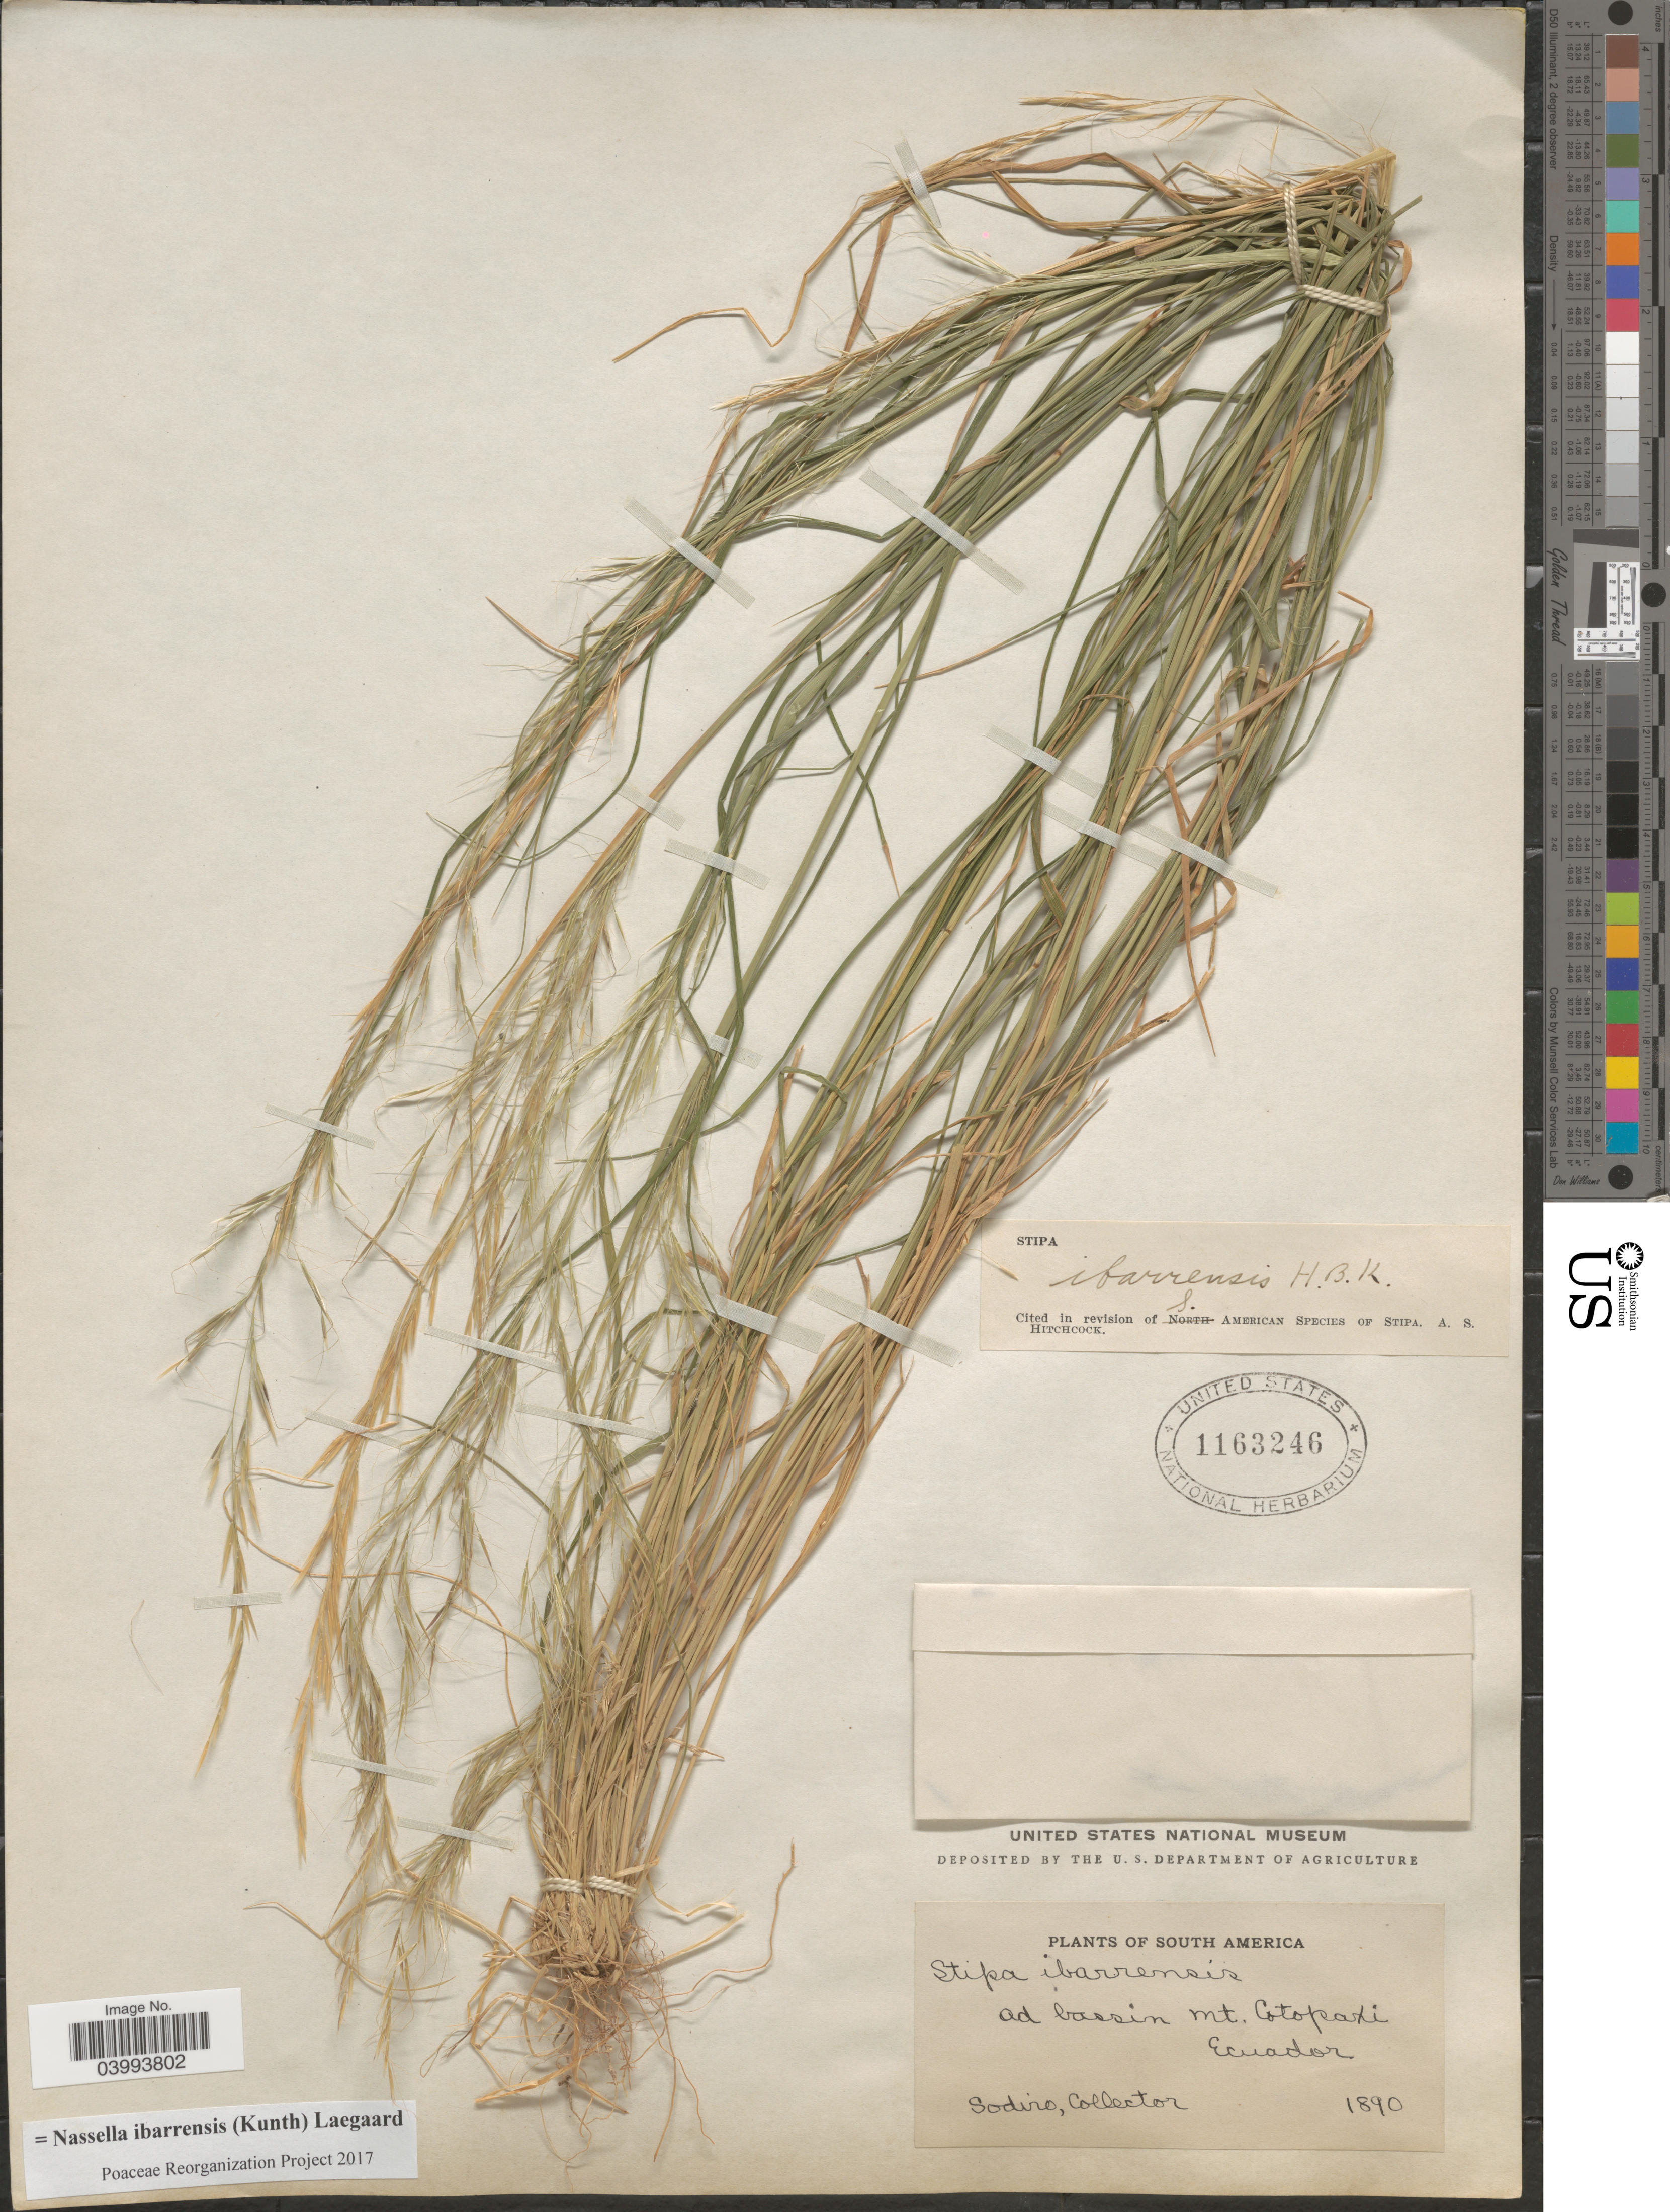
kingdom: Plantae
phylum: Tracheophyta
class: Liliopsida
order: Poales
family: Poaceae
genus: Nassella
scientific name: Nassella ibarrensis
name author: (Kunth) Lægaard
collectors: Sodiro, --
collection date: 1890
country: Ecuador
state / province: Cotopaxi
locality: Ad bassin Mt. Cotopaxi.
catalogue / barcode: US 1163246